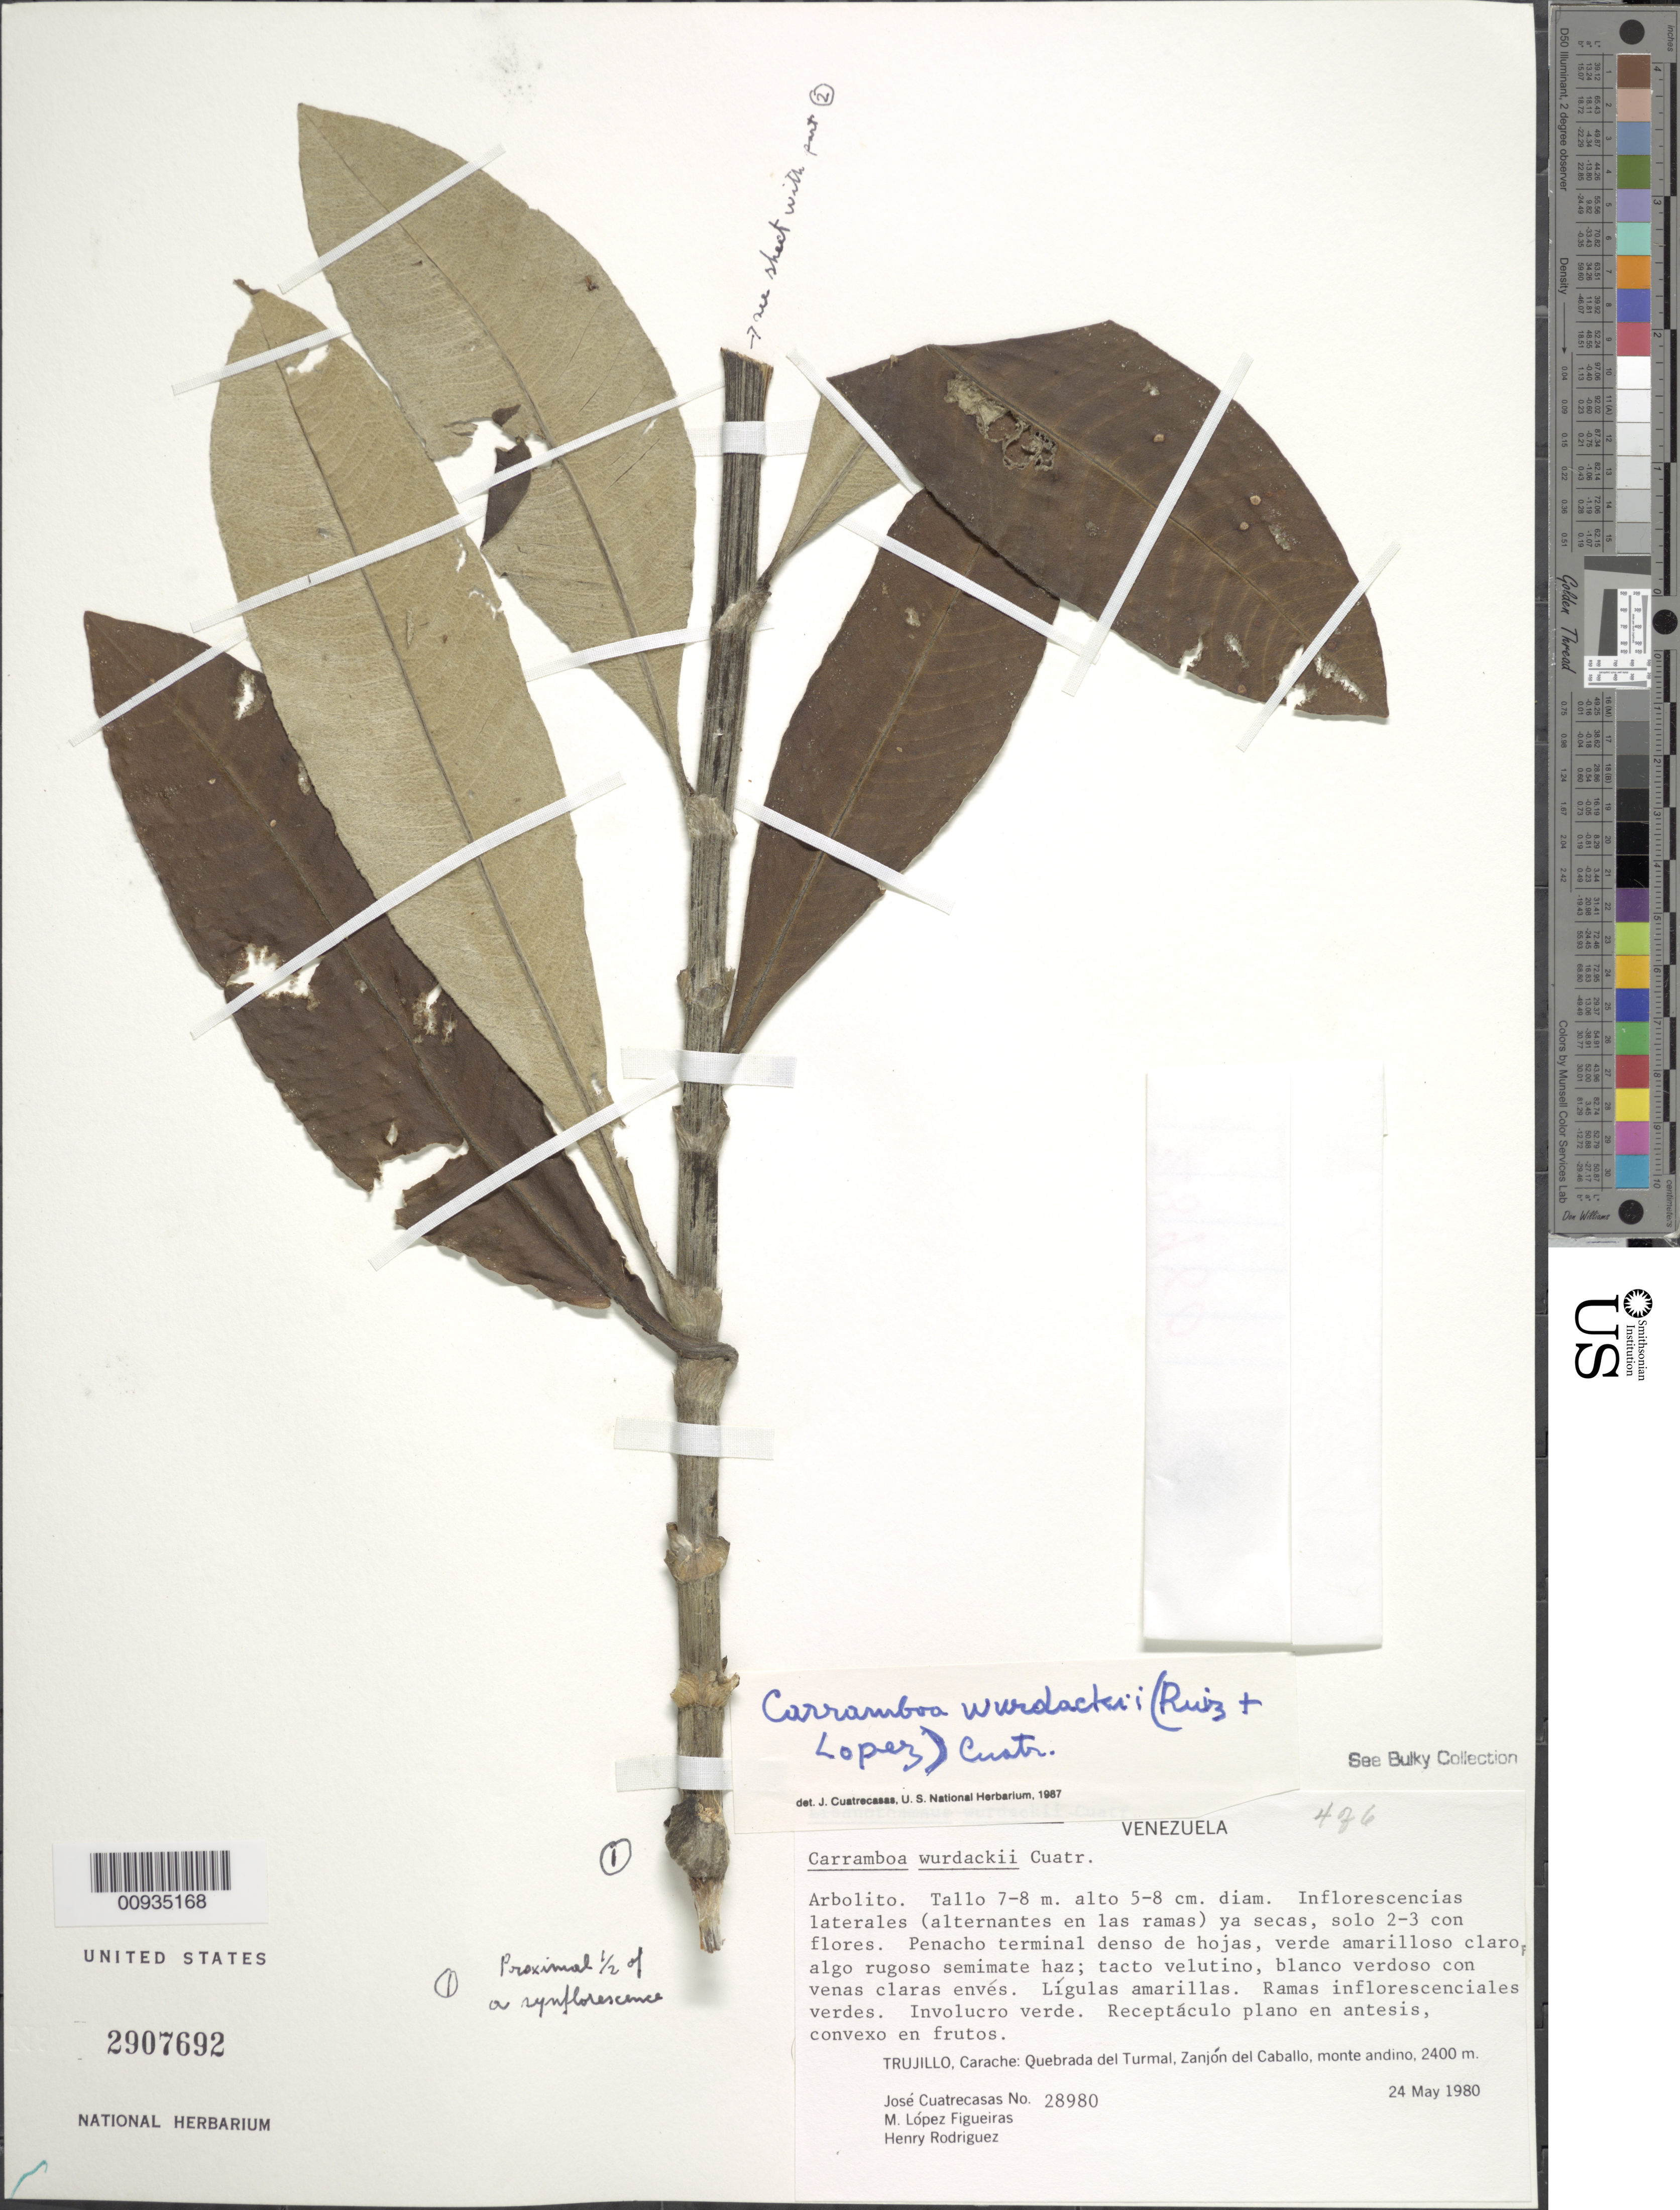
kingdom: Plantae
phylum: Tracheophyta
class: Magnoliopsida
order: Asterales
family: Asteraceae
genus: Carramboa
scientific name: Carramboa wurdackii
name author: (Ruíz-Terán & López Fig.) Cuatrec.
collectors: J. Cuatrecasas, M. López Figueiras & H. A. Rodriguez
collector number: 28980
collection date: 1980-05-24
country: Venezuela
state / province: Trujillo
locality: Carache: Quebrada del Turmal, Zanjon del Caballo, monte andino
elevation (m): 2400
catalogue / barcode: US 2907692